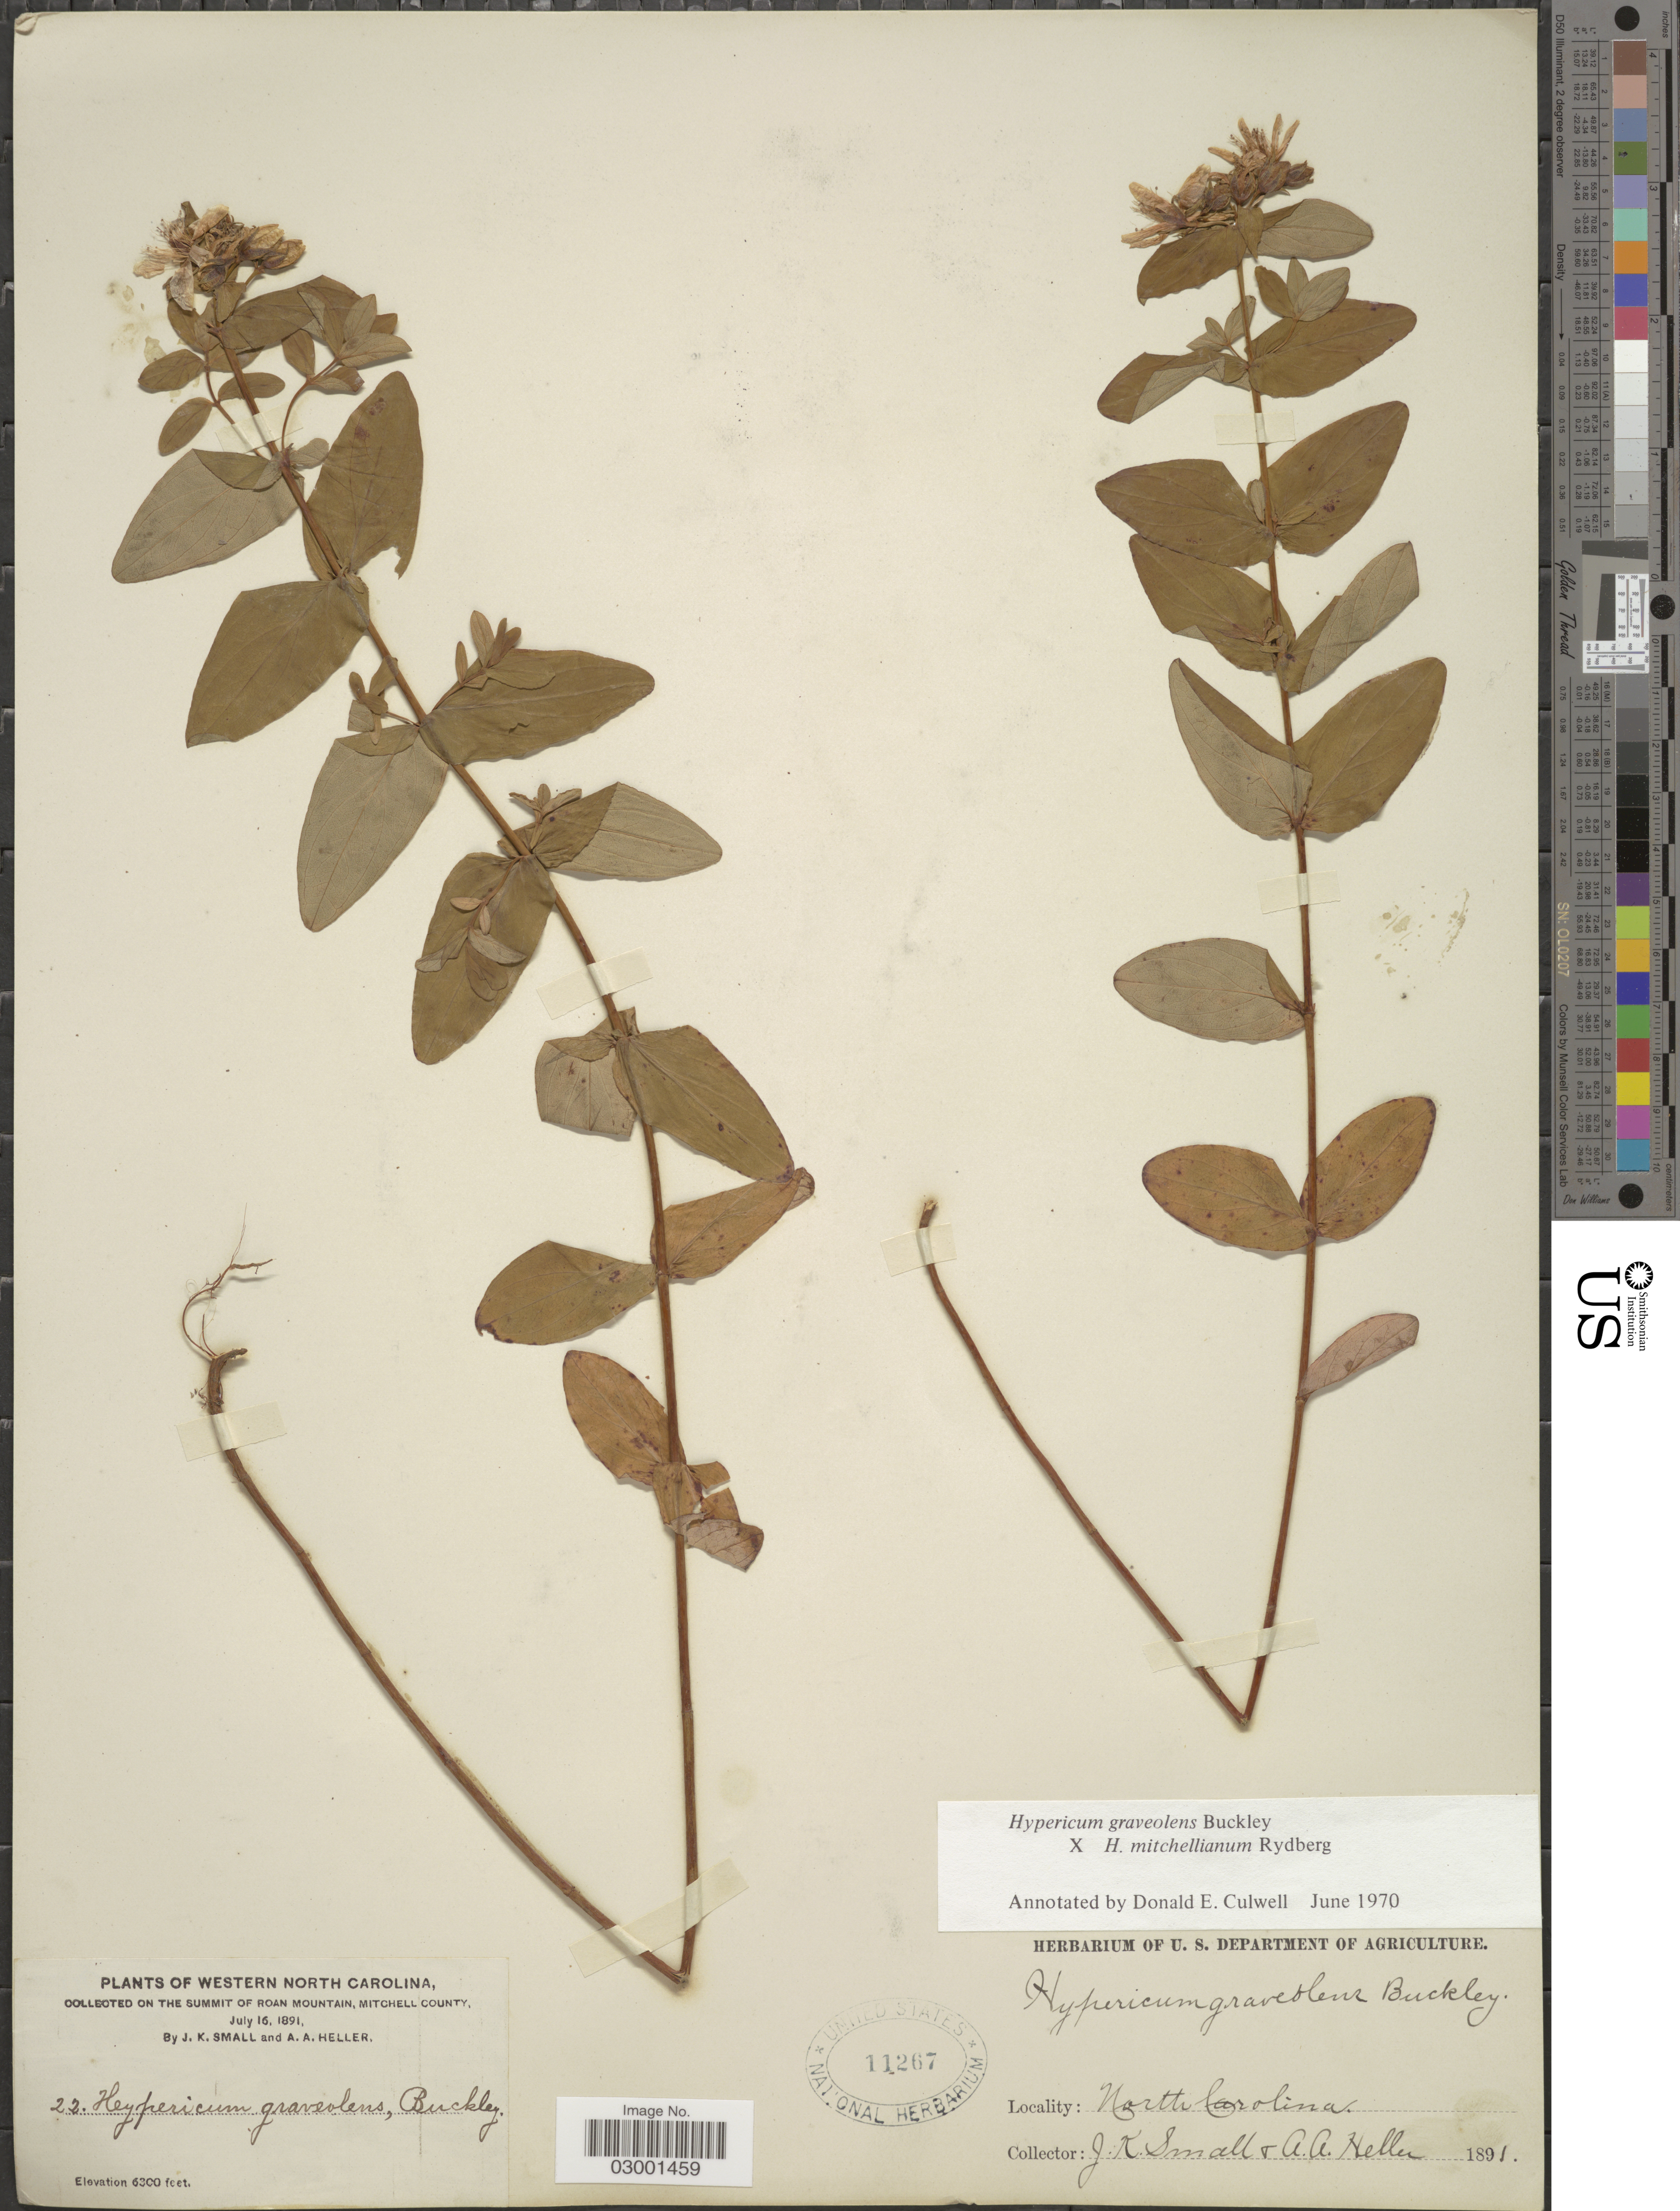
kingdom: Plantae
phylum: Tracheophyta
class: Magnoliopsida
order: Malpighiales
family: Hypericaceae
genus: Hypericum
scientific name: Hypericum graveolens x H. x mitchellianum Rydb.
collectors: J. K. Small & A. A. Heller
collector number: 22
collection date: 1891-07-16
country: United States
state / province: North Carolina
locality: Western North Carolina, the summit of Roan Mountain, Mitchell County.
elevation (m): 1920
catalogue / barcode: US 11267